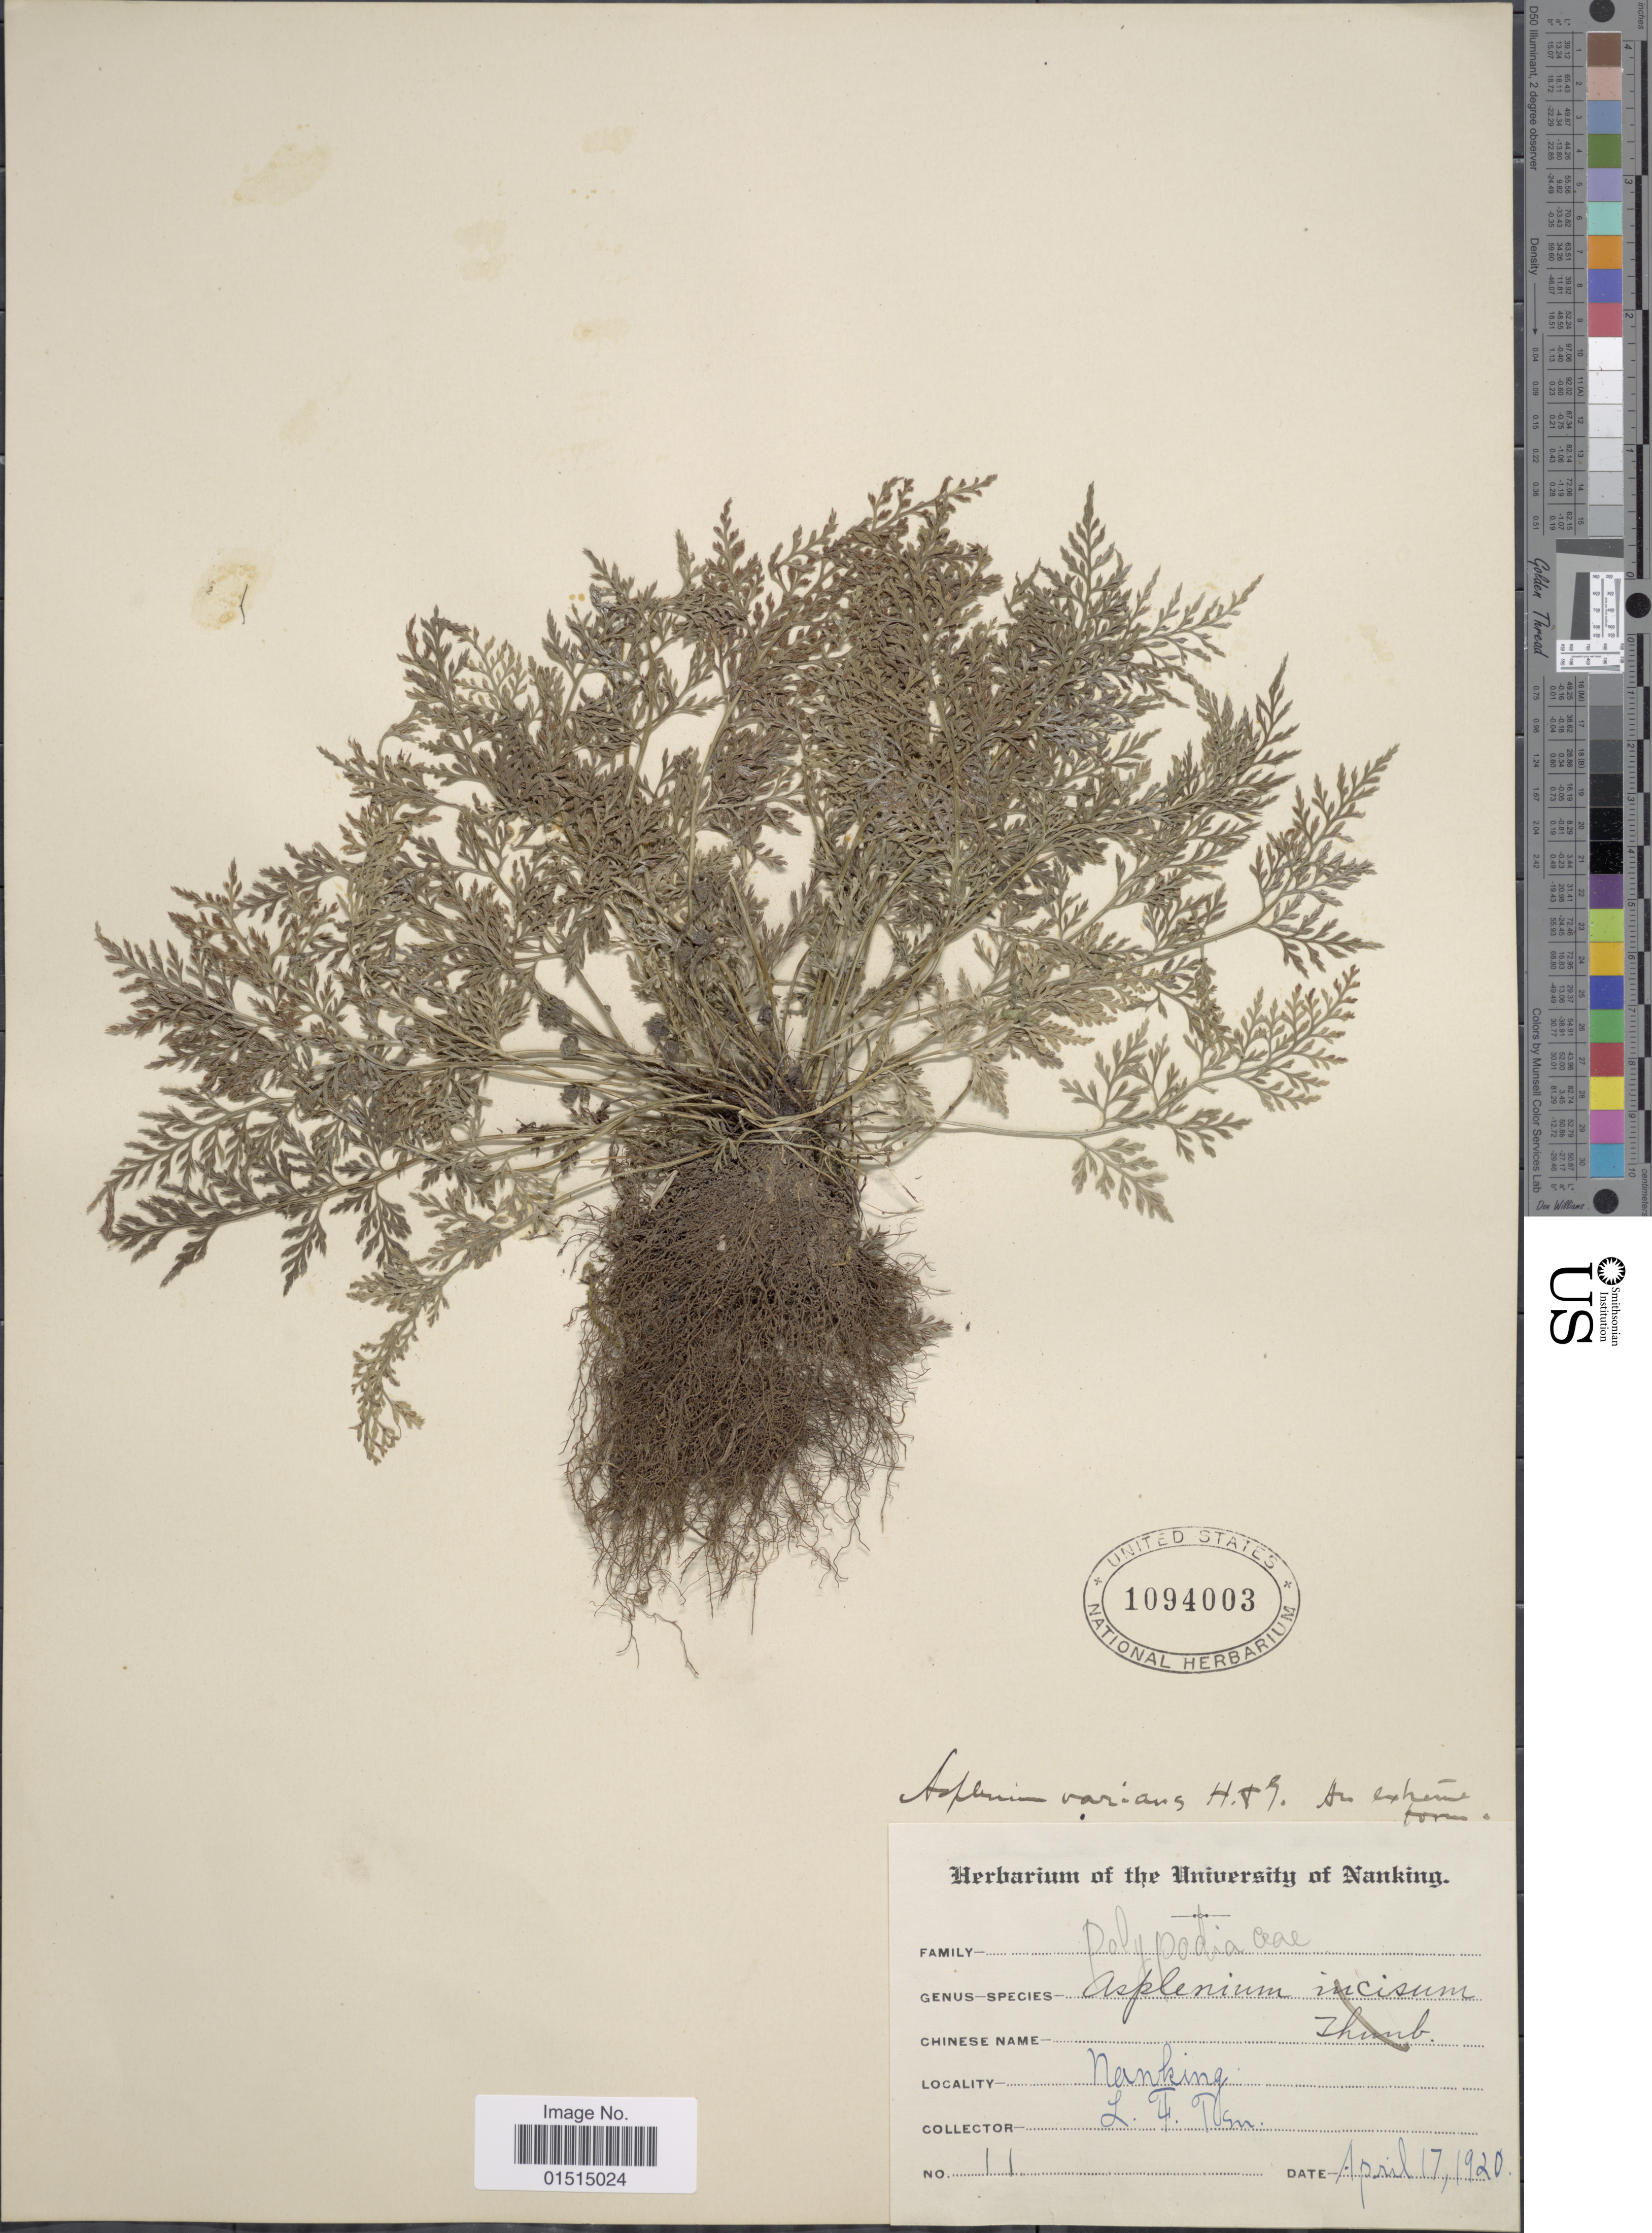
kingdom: Plantae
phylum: Tracheophyta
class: Polypodiopsida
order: Polypodiales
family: Aspleniaceae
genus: Asplenium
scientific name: Asplenium laciniatum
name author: D. Don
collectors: L. Tan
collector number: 11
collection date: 1920-04-17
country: China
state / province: Jiangsu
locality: Nanking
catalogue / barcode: US 1094003